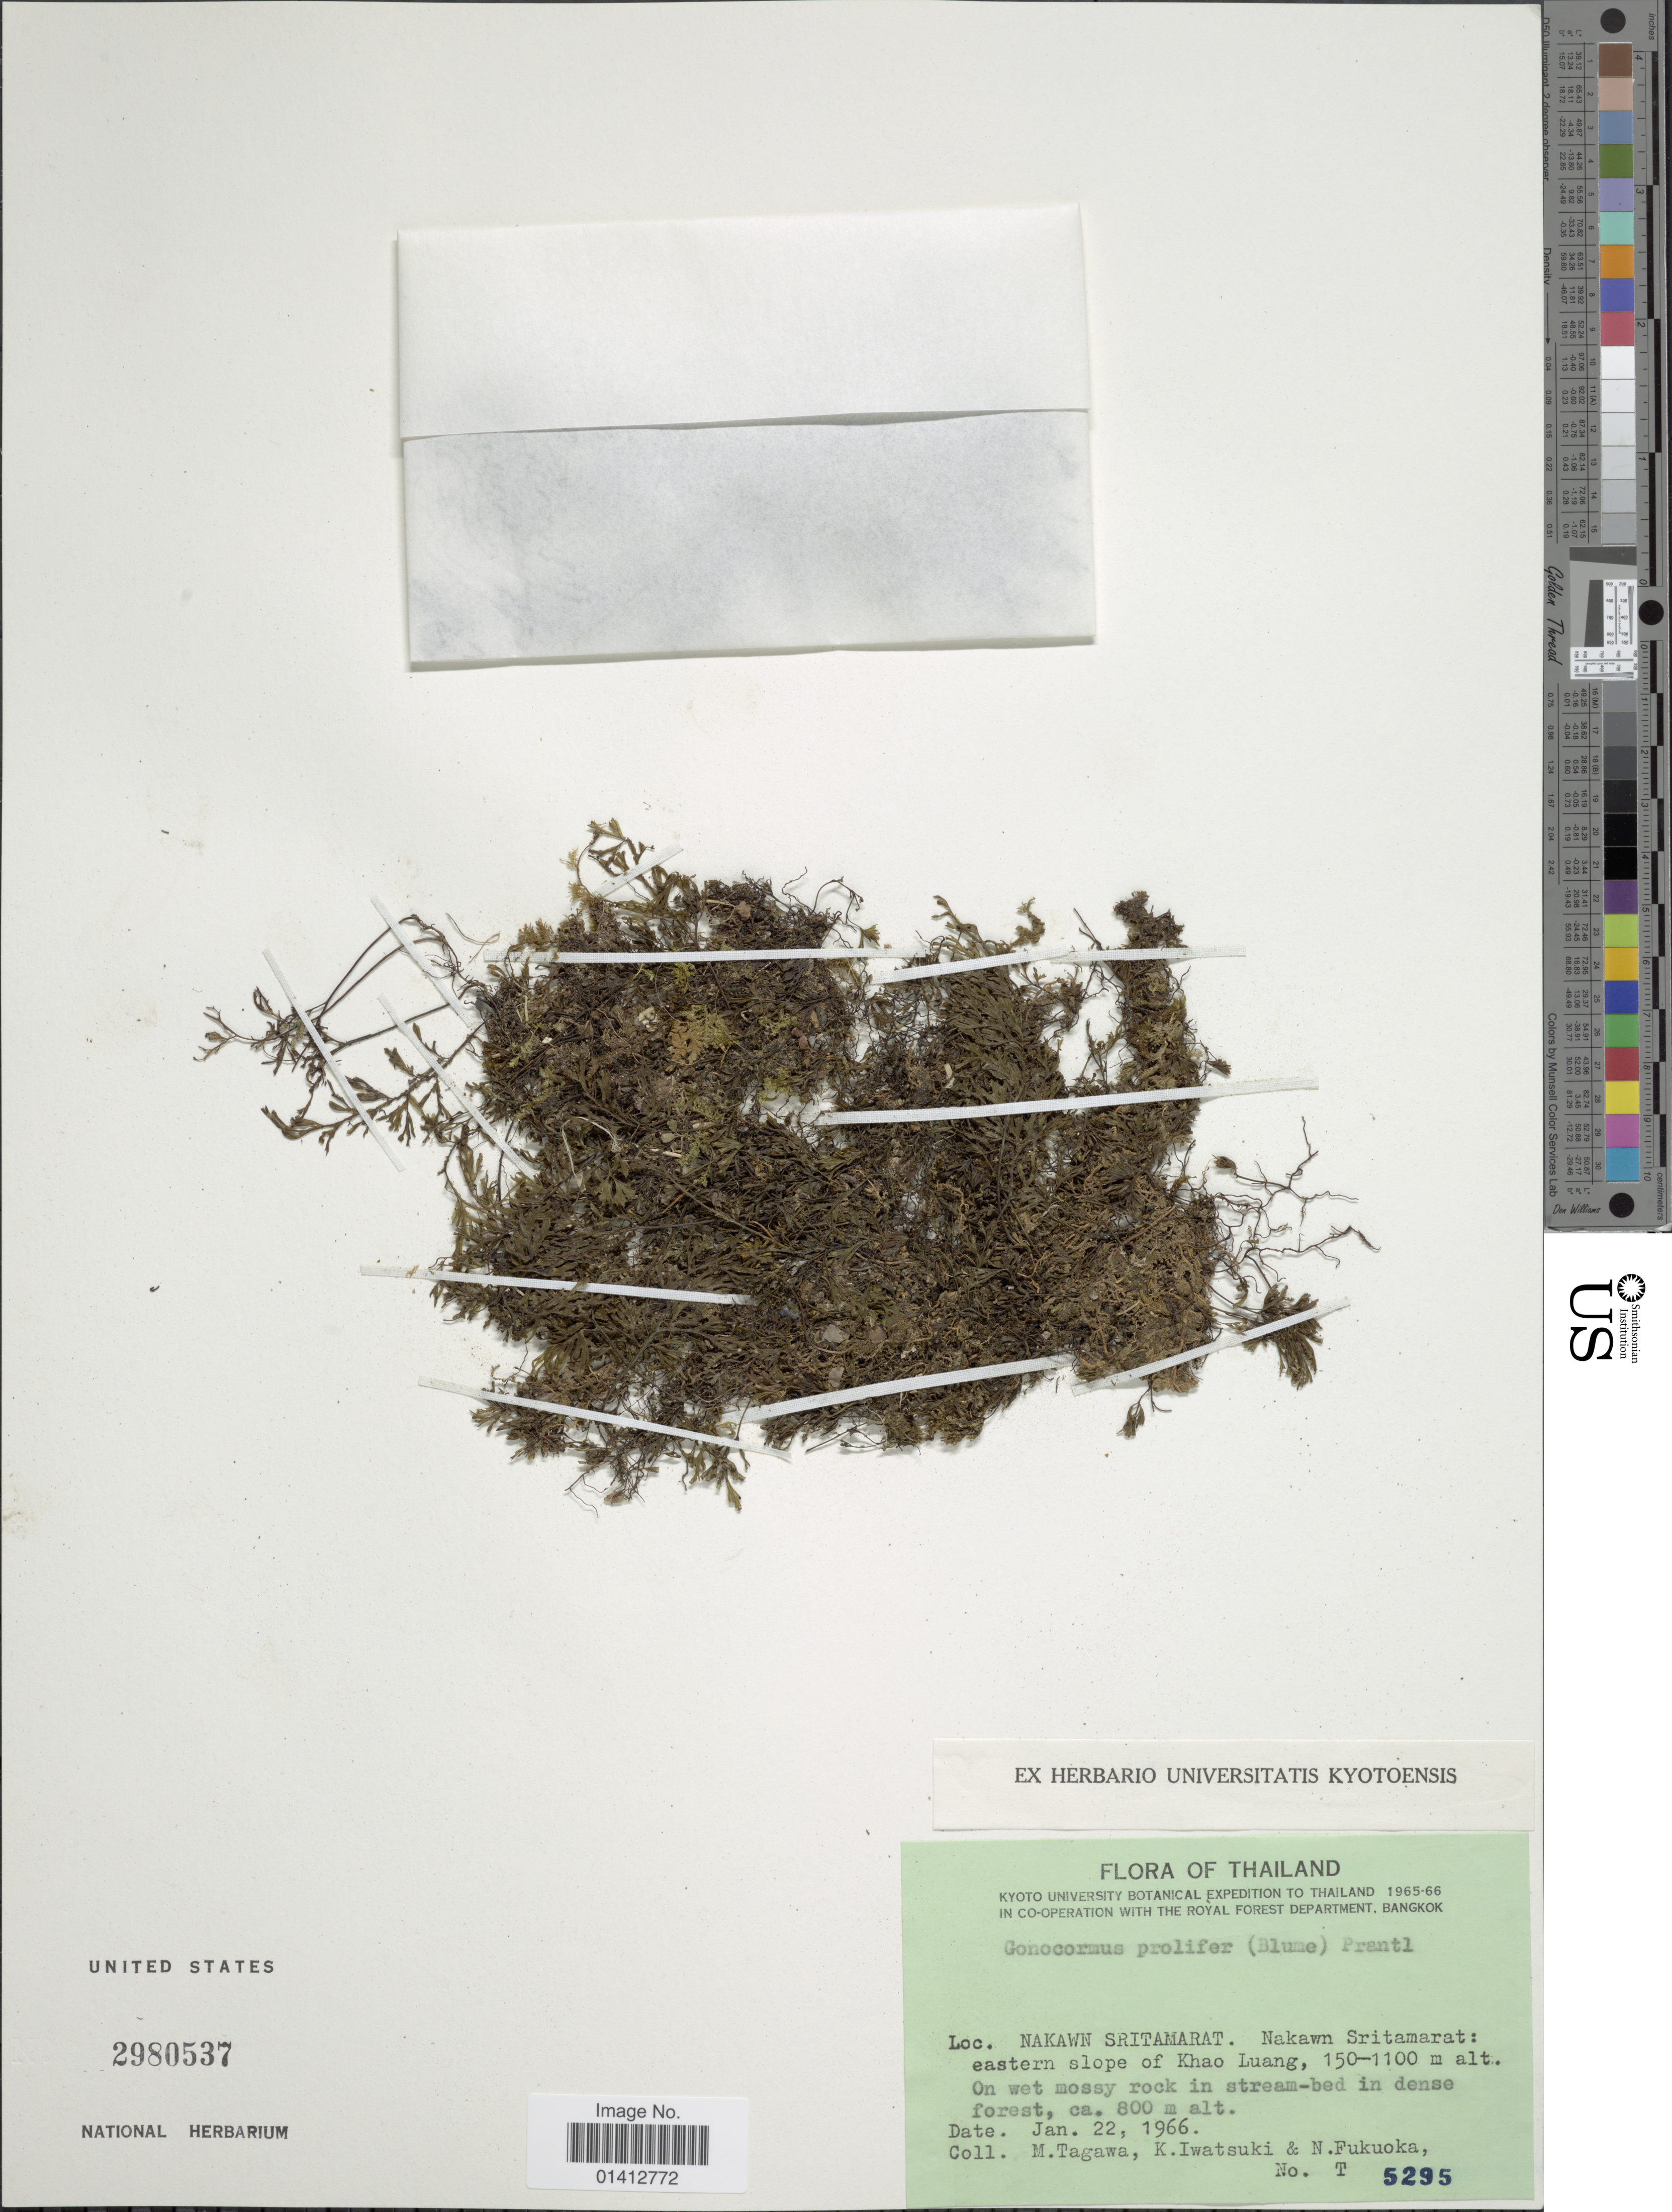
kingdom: Plantae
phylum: Tracheophyta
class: Polypodiopsida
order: Hymenophyllales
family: Hymenophyllaceae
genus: Crepidomanes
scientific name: Crepidomanes proliferum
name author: (Blume) Bostock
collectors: M. Tagawa, K. Iwatsuki & N. Fukuoka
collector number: T 5295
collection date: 1966-01-22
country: Thailand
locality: Nakawn Sritamarat: eastern slope of Khao Luang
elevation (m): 150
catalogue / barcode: US 2980537